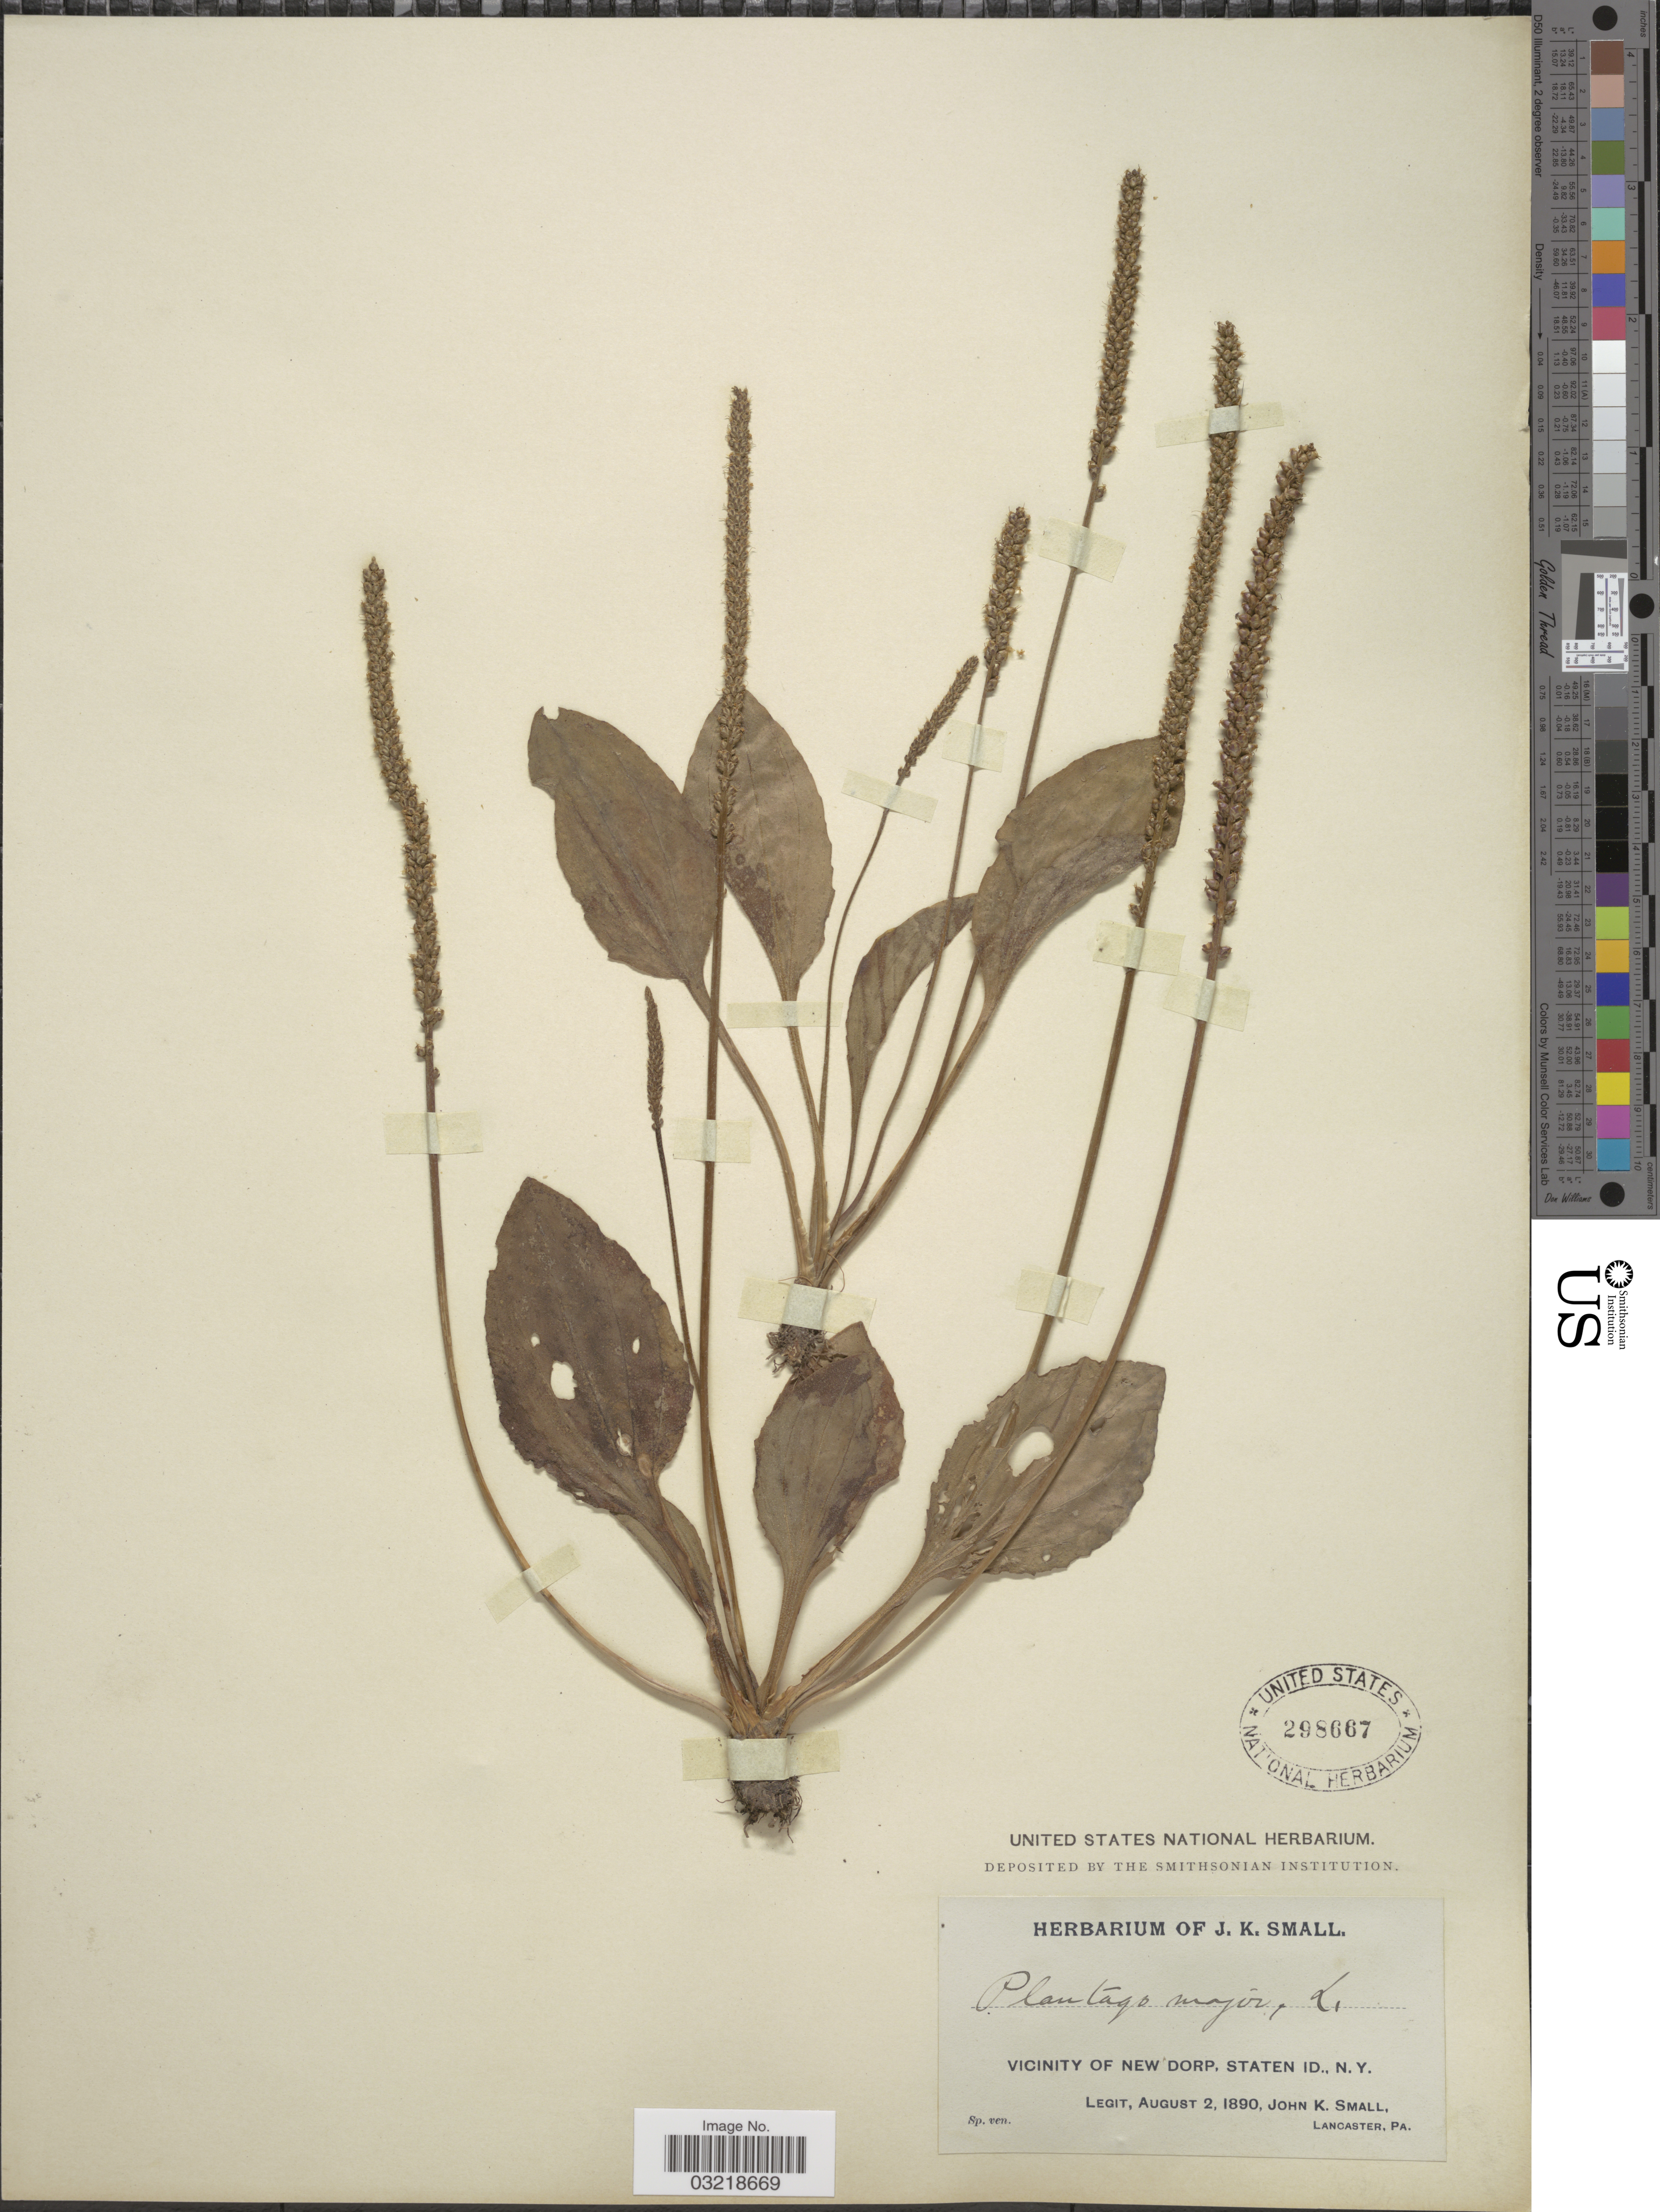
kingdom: Plantae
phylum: Tracheophyta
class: Magnoliopsida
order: Lamiales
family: Plantaginaceae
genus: Plantago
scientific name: Plantago major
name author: L.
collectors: J. K. Small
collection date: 1890-08-02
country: United States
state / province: New York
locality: Vicinity of New Dorp, Staten Id.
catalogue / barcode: US 298667